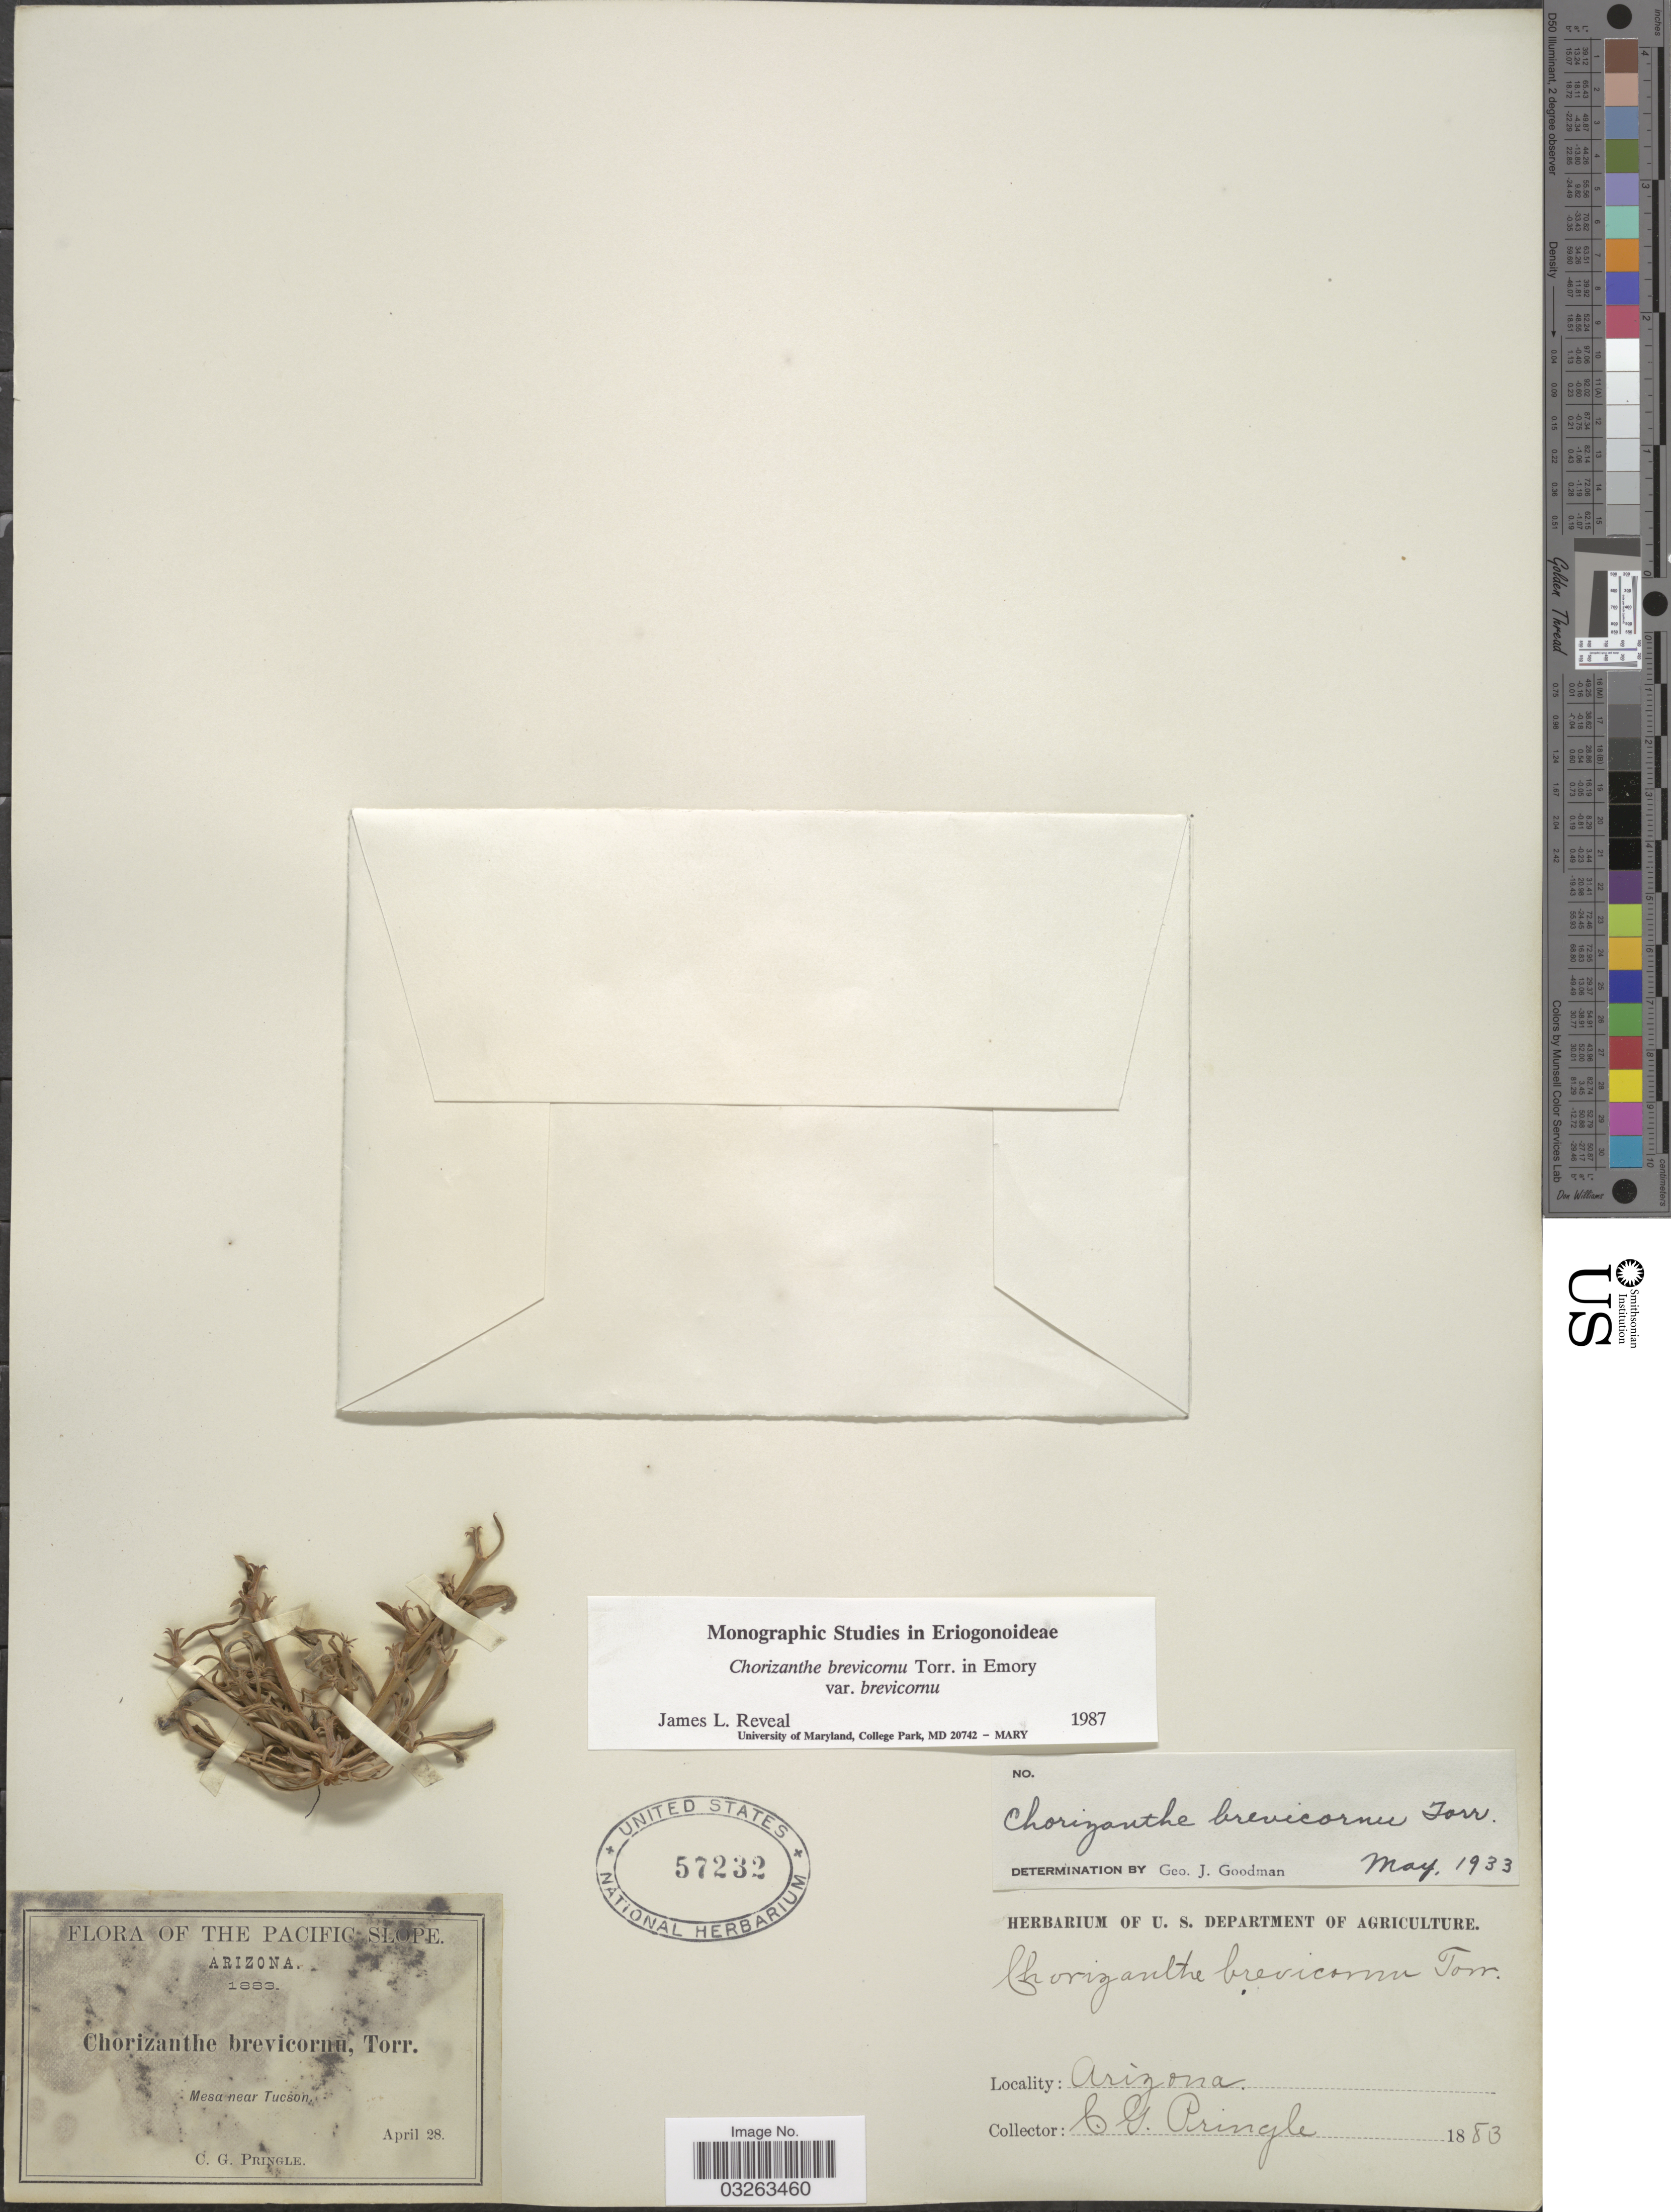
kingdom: Plantae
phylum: Tracheophyta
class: Magnoliopsida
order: Caryophyllales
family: Polygonaceae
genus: Chorizanthe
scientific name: Chorizanthe brevicornu var. brevicornu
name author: Torr.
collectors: C. G. Pringle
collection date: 1883-04-28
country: United States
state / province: Arizona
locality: The Pacific Slope. Mesa near Tucson.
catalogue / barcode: US 57232